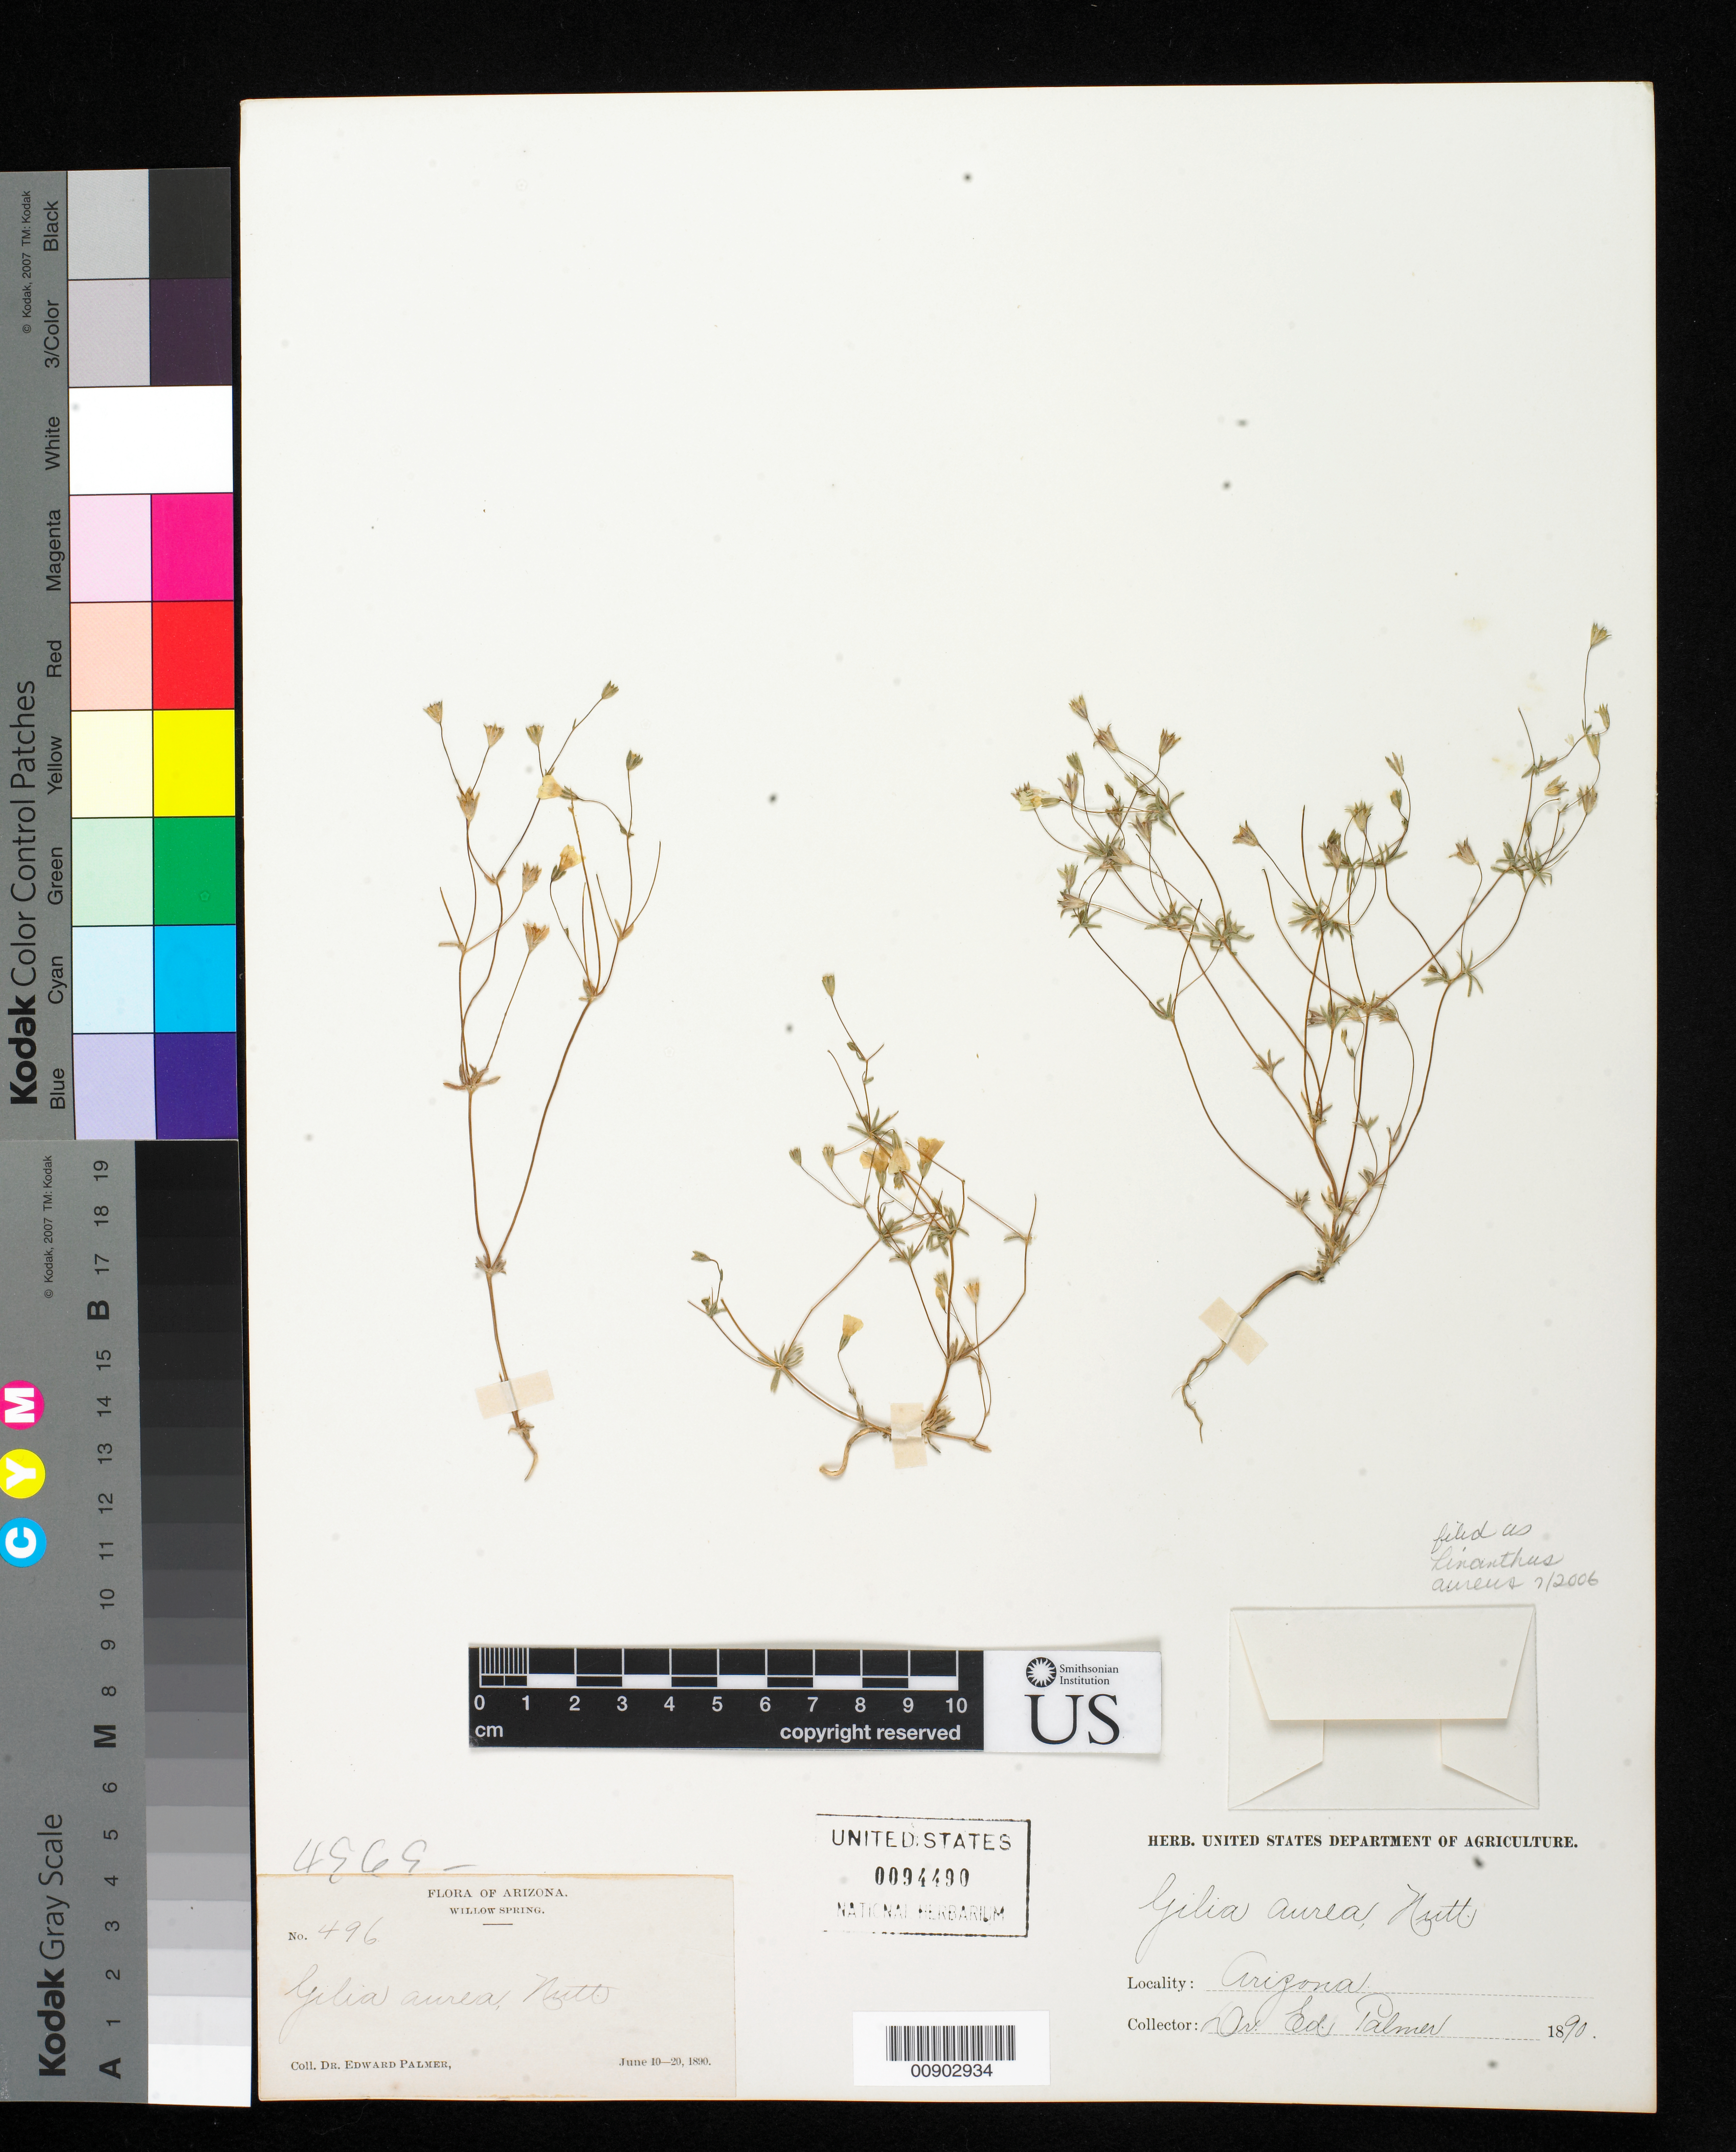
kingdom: Plantae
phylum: Tracheophyta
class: Magnoliopsida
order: Ericales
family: Polemoniaceae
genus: Leptosiphon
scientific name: Leptosiphon chrysanthus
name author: J.M. Porter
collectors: E. Palmer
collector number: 496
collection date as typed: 10 Jun 1890 to 20 Jun 1890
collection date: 1890-06-10/1890-06-20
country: United States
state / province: Arizona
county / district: Coconino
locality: Willow Spring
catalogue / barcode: US 94490